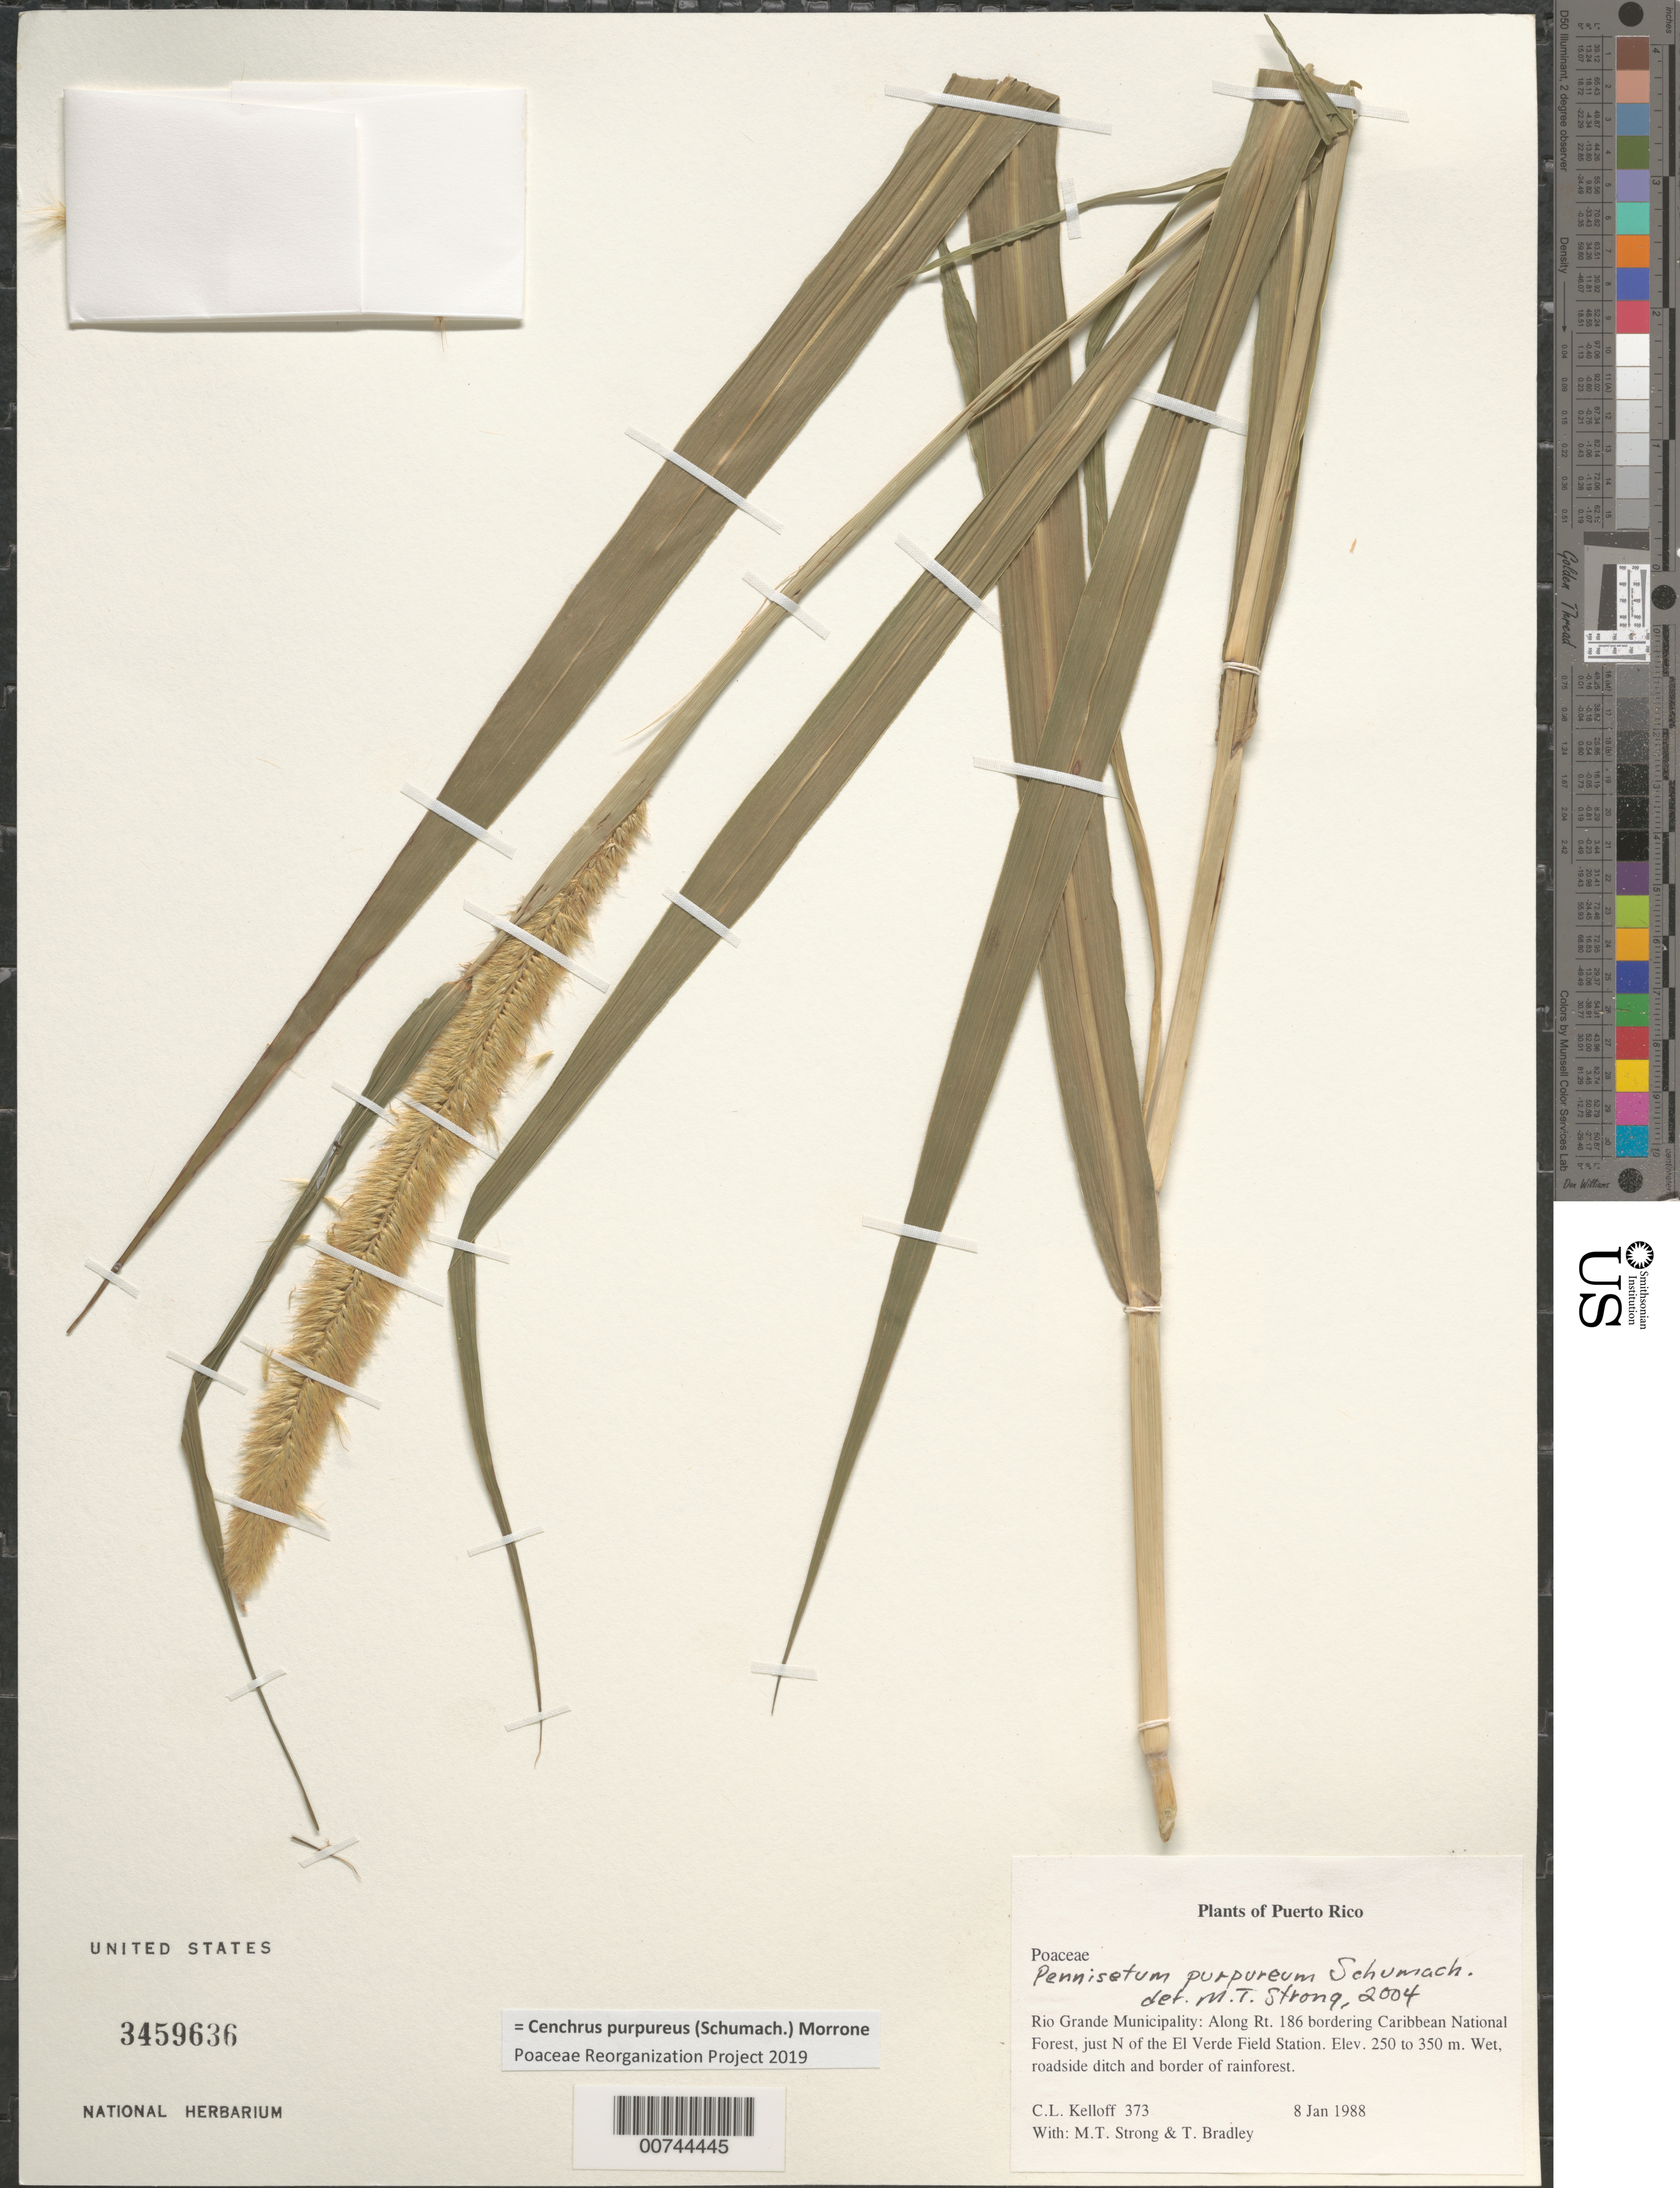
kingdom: Plantae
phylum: Tracheophyta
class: Liliopsida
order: Poales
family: Poaceae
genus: Cenchrus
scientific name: Cenchrus purpureus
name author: (Schumach.) Morrone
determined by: Poaceae Reorganization Project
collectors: C. L. Kelloff, M. T. Strong & T. Bradley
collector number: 373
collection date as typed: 08 Jan 1988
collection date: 1988-01-08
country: Puerto Rico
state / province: Río Grande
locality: Mun. Rio Grande: Along Rt. 186, bordering Caribbean National Forest, just N of the El Verde Field Station.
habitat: Wet, roadside ditch and border of rainforest.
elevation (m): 250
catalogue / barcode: US 3459636